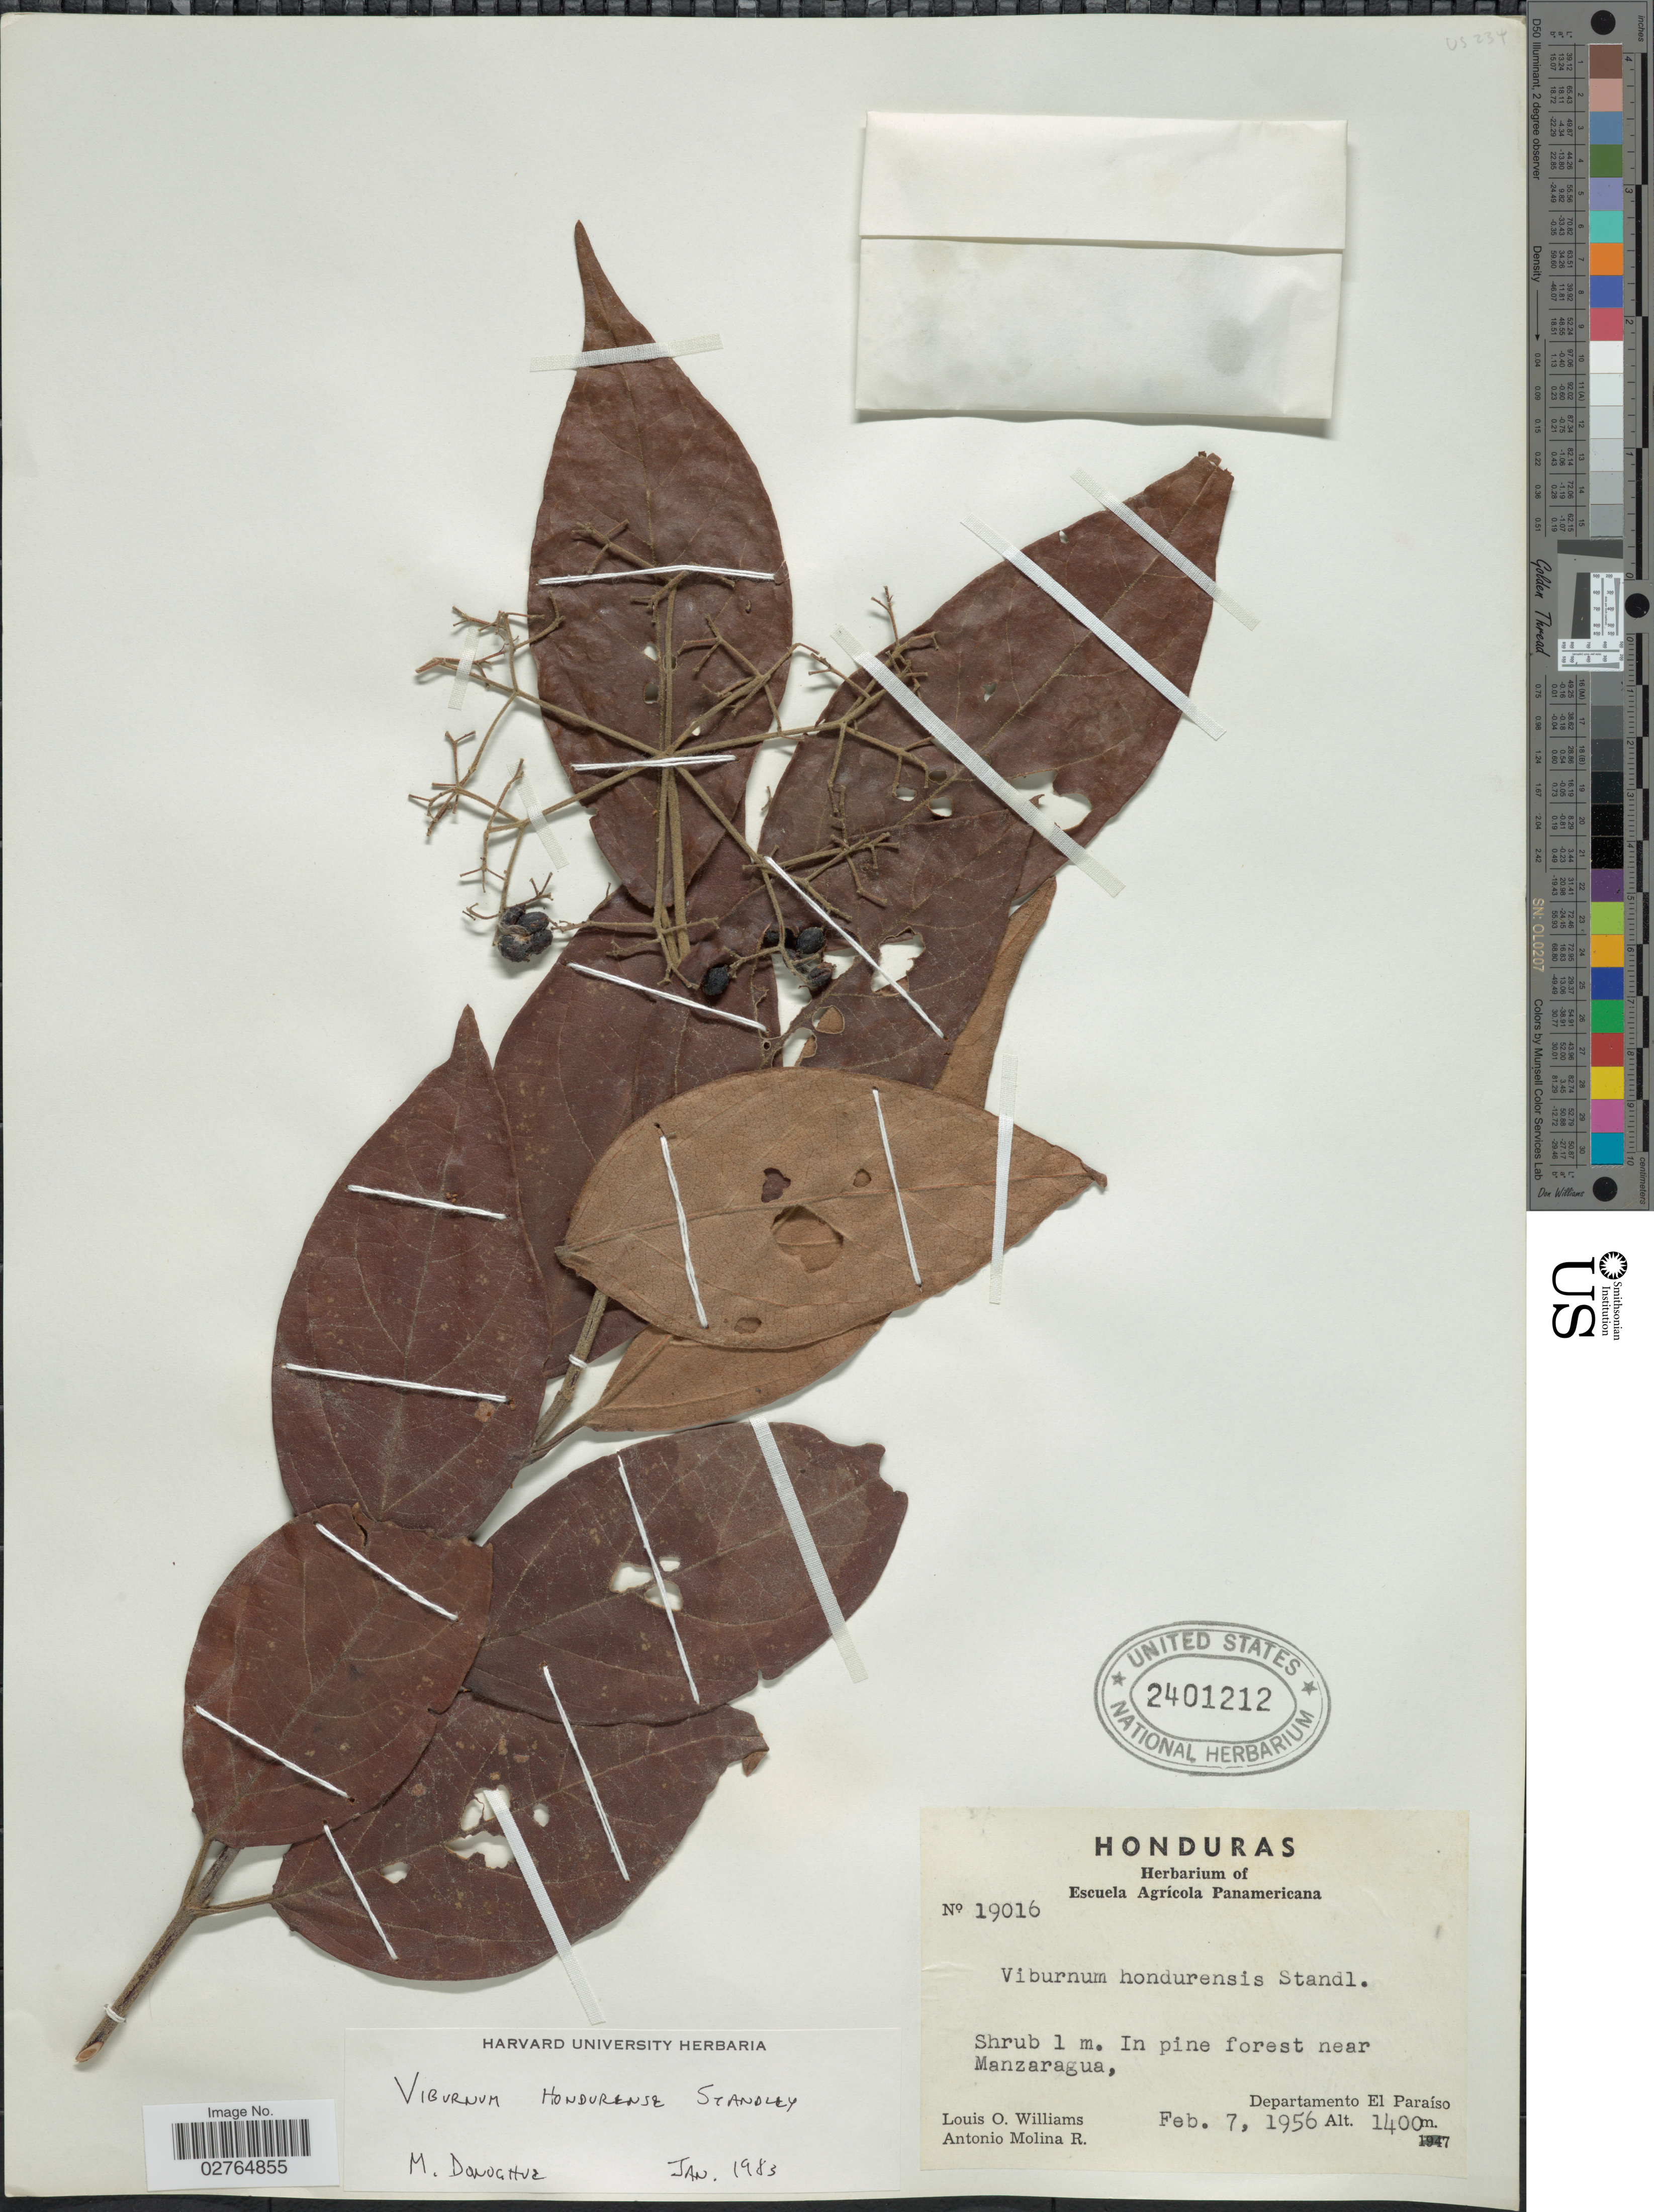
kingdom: Plantae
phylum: Tracheophyta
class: Magnoliopsida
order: Dipsacales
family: Viburnaceae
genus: Viburnum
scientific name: Viburnum hondurense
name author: Standl.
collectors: L. O. Williams & A. Molina R.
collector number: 19016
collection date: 1956-02-07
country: Honduras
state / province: El Paraíso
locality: In pine forest near Manzaragua. Departamento El Paraíso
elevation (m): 1400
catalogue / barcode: US 2401212